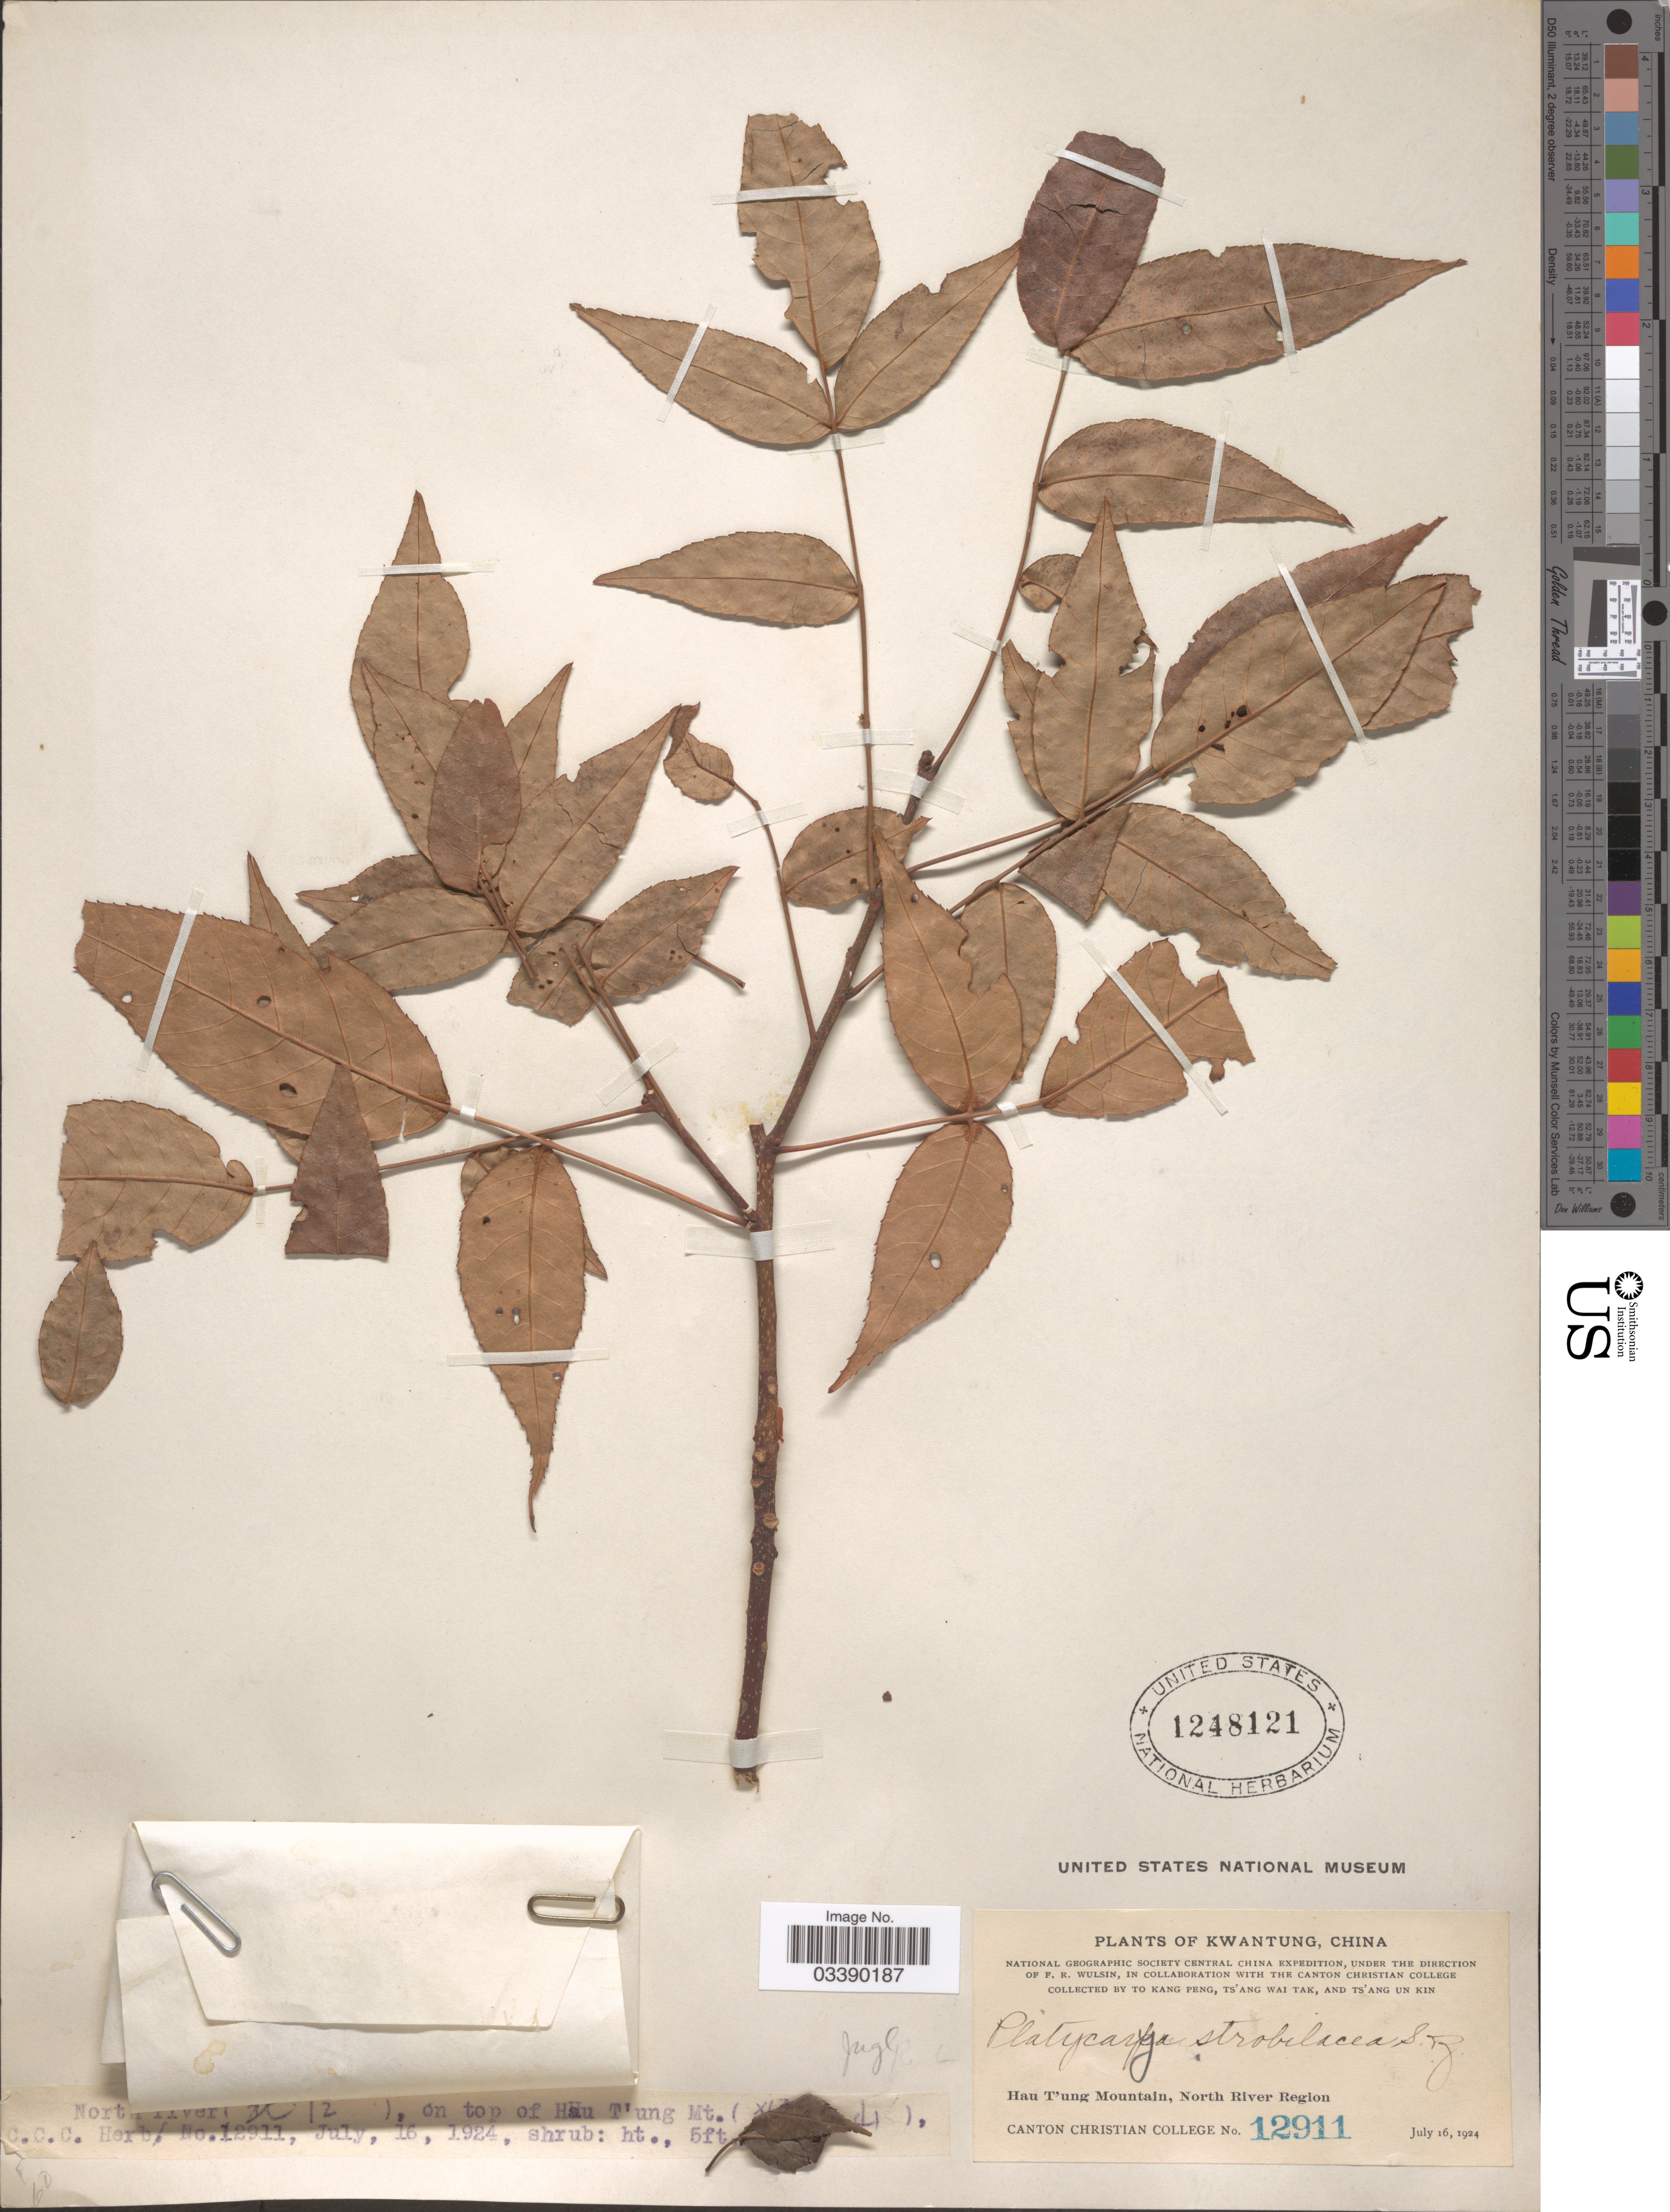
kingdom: Plantae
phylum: Tracheophyta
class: Magnoliopsida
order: Fagales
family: Juglandaceae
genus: Platycarya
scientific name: Platycarya strobilacea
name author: Siebold & Zucc.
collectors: Kang Peng To, W. T. Tsang & Ts' Ang Un Kin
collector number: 12911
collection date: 1924-07-16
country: China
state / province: Guangdong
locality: Kwantung. Hau T'ung Mountain, North River Region. North River (X), on top of Hau T'ung Mt. (X).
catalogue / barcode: US 1248121